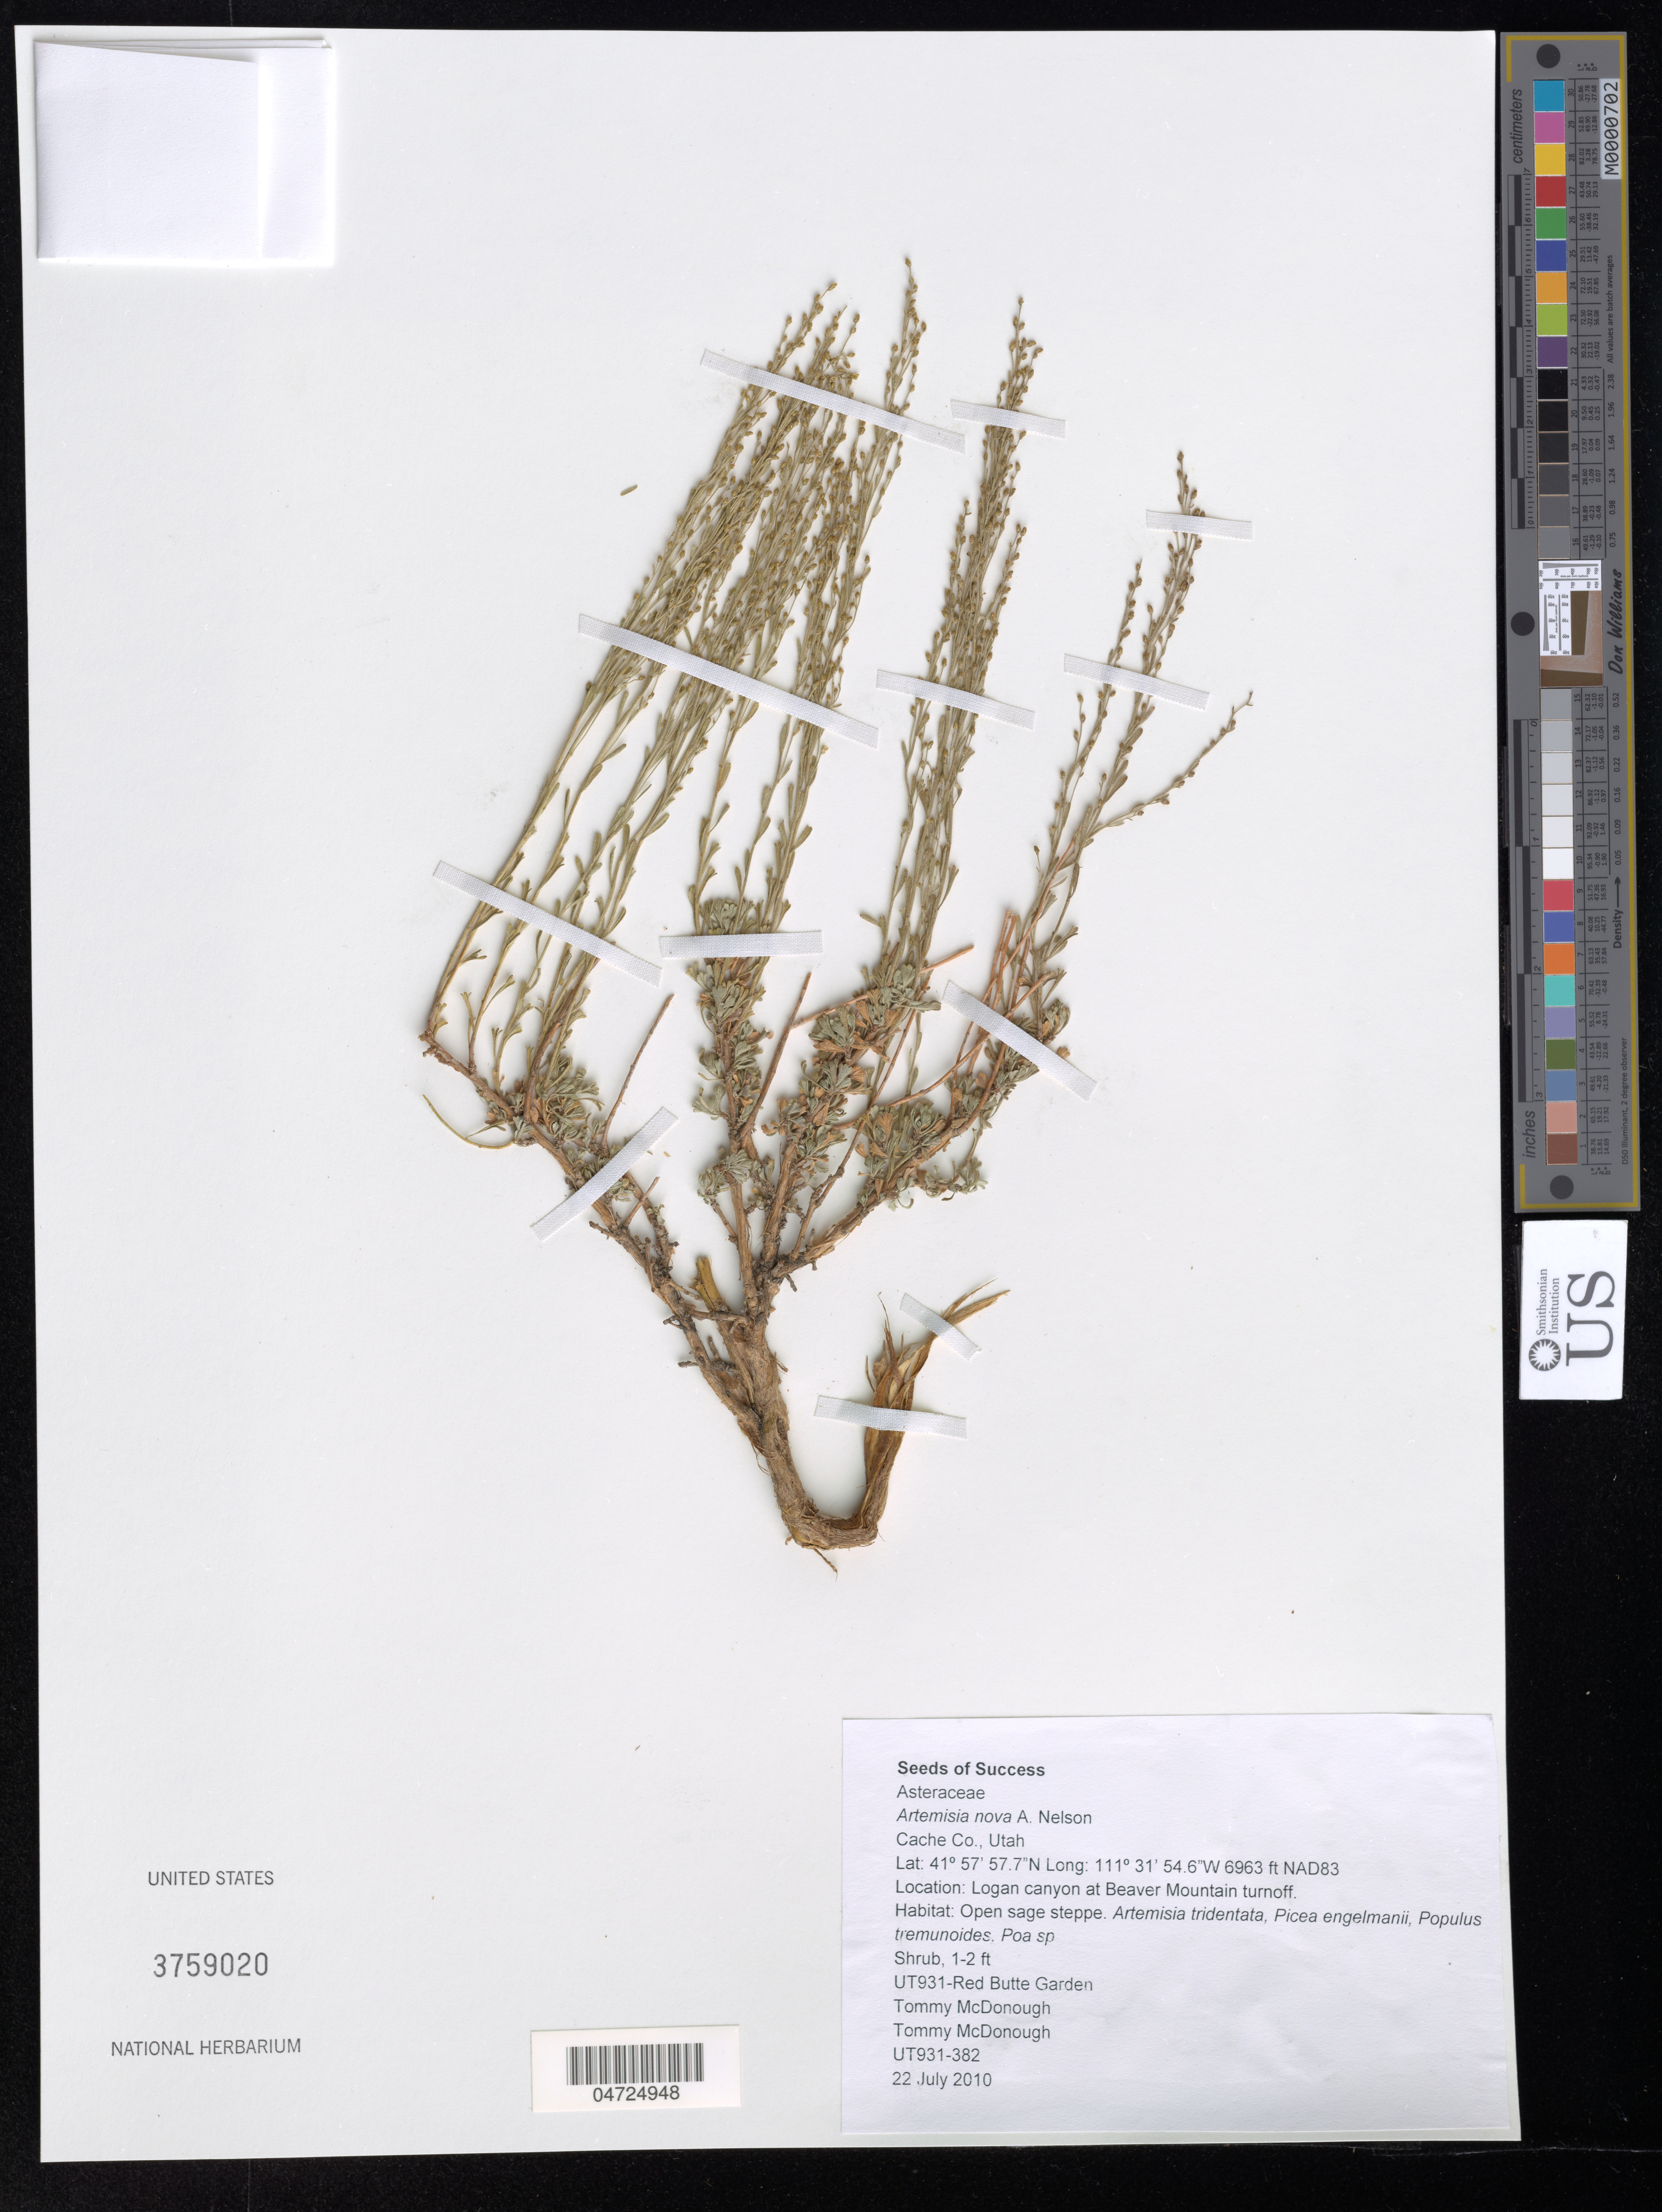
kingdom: Plantae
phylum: Tracheophyta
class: Magnoliopsida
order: Asterales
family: Asteraceae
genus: Artemisia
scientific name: Artemisia nova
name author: A. Nelson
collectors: T. McDonough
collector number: UT931-382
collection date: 2010-07-22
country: United States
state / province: Utah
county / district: Cache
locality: Cache Co. NAD83. Logan canyon at Beaver Mountain turnoff. UT931-Red Butte Garden.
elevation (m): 2122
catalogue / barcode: US 3759020